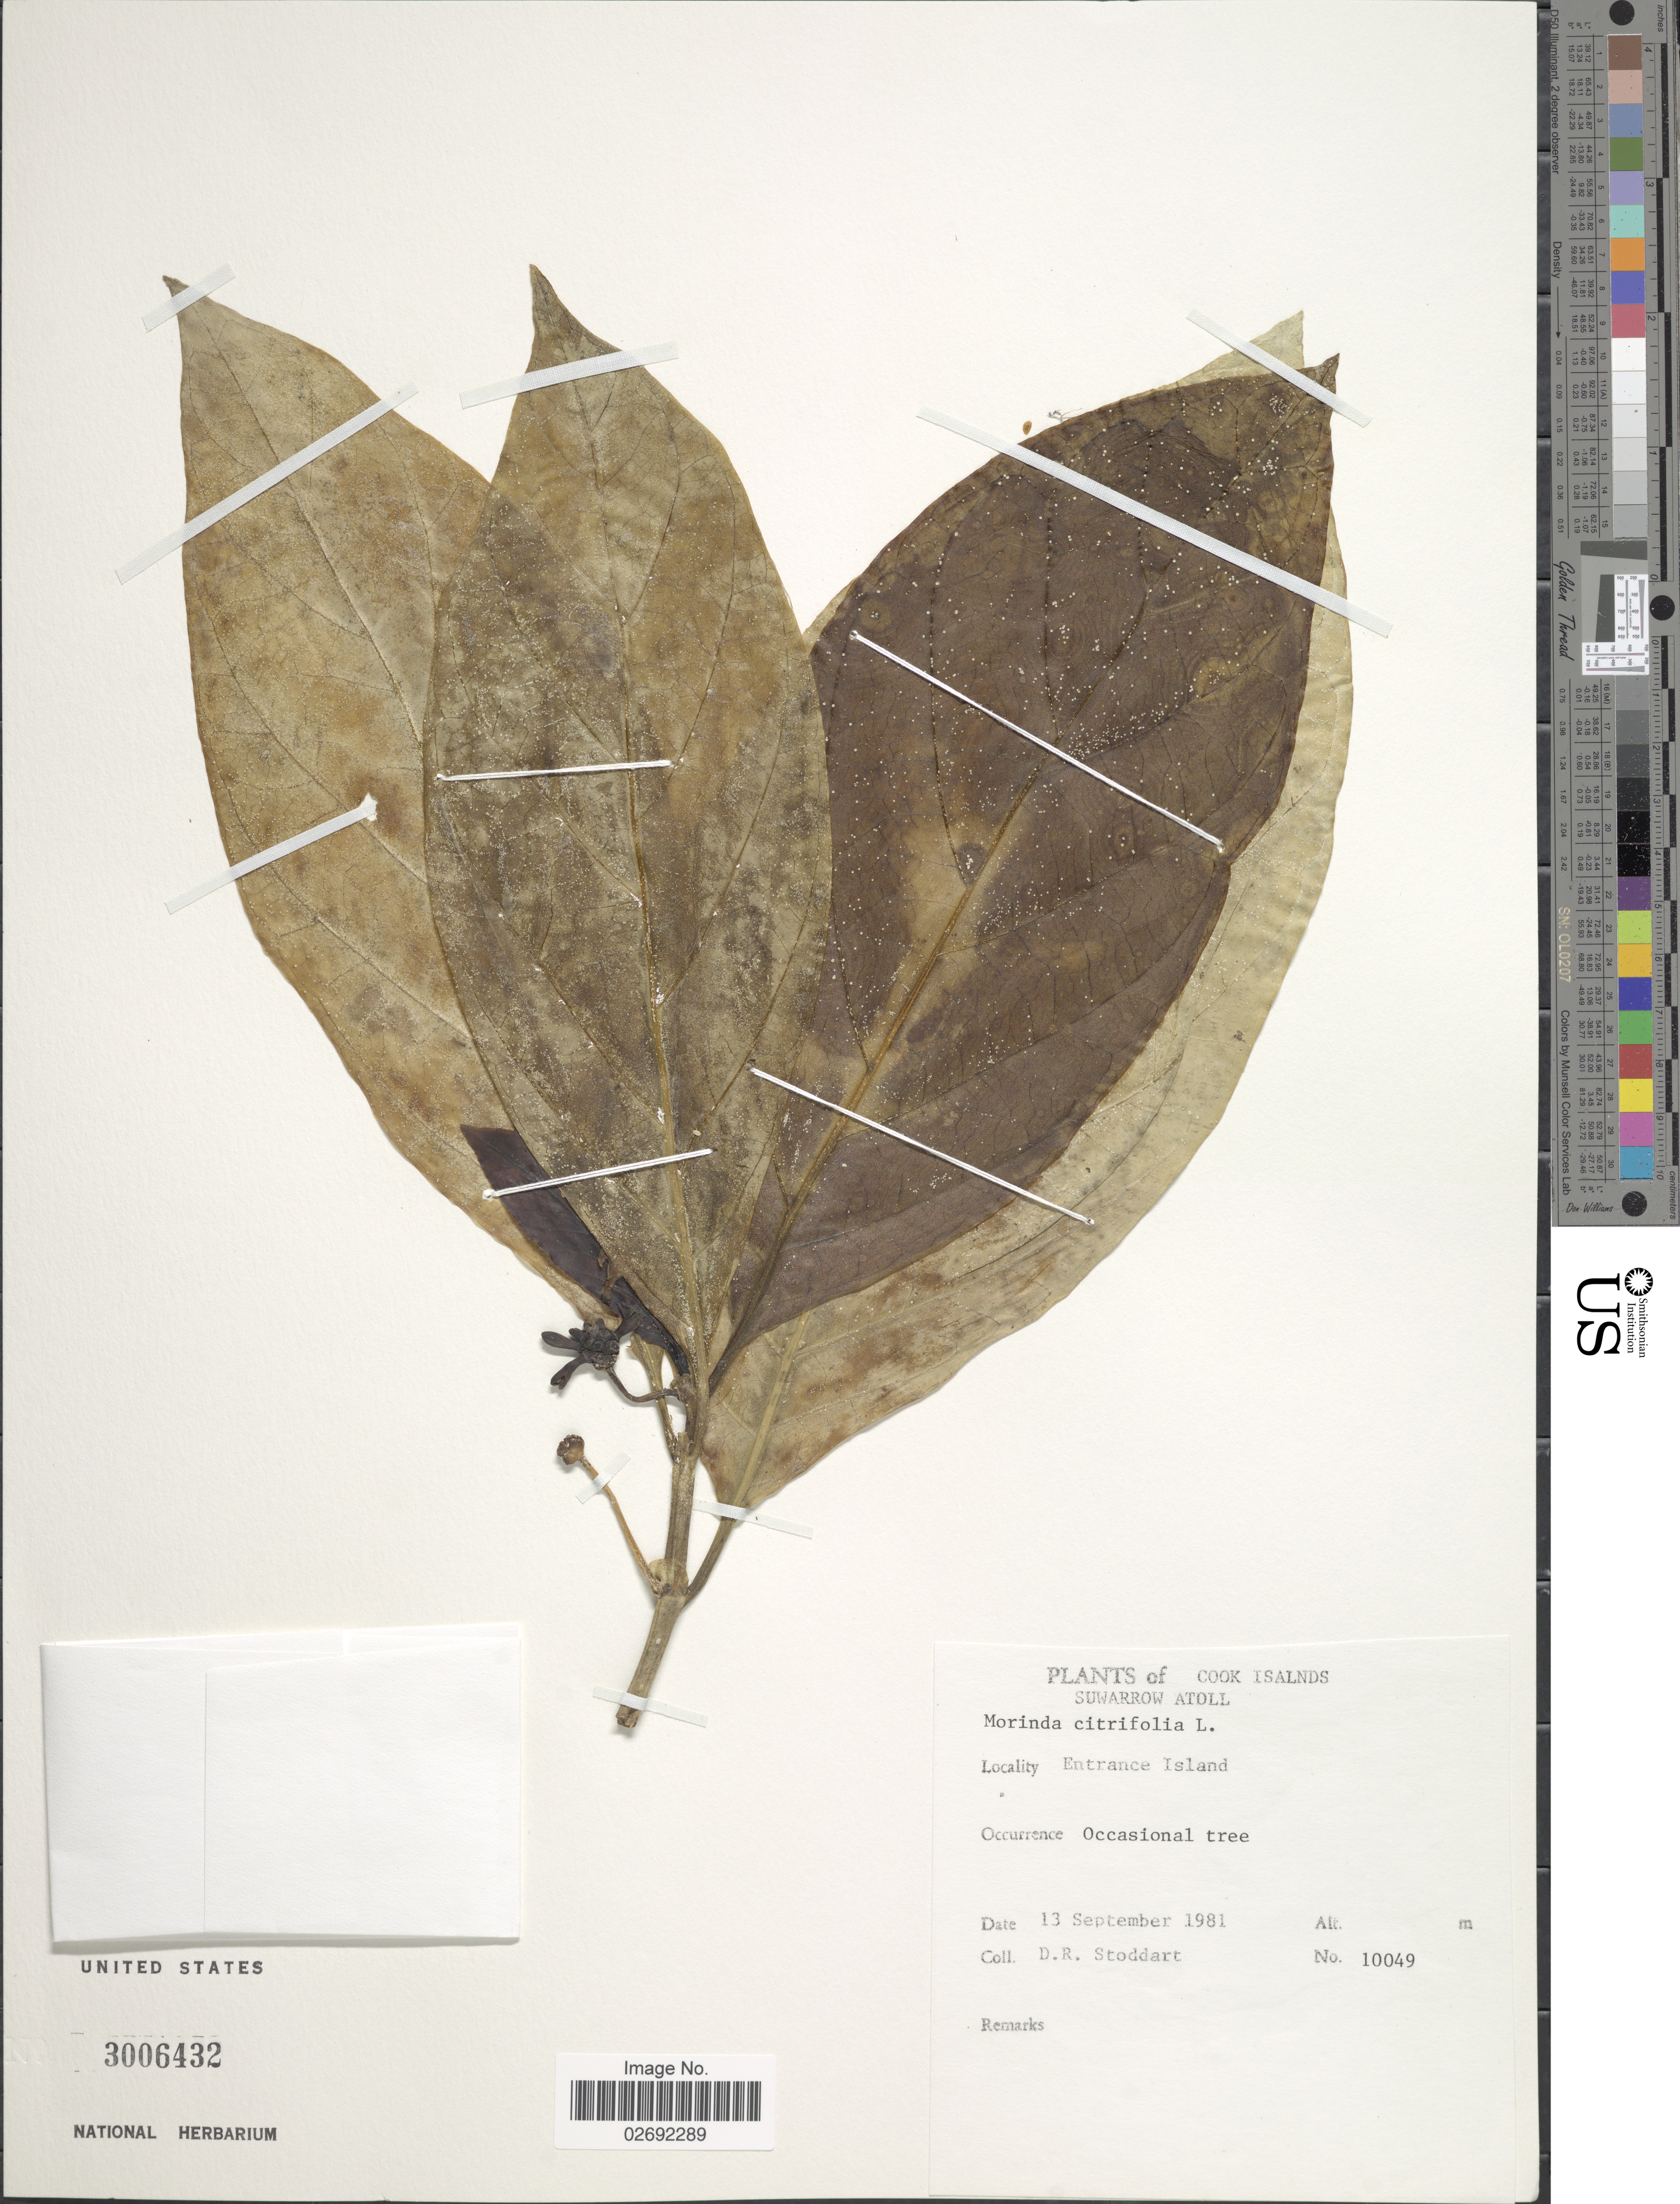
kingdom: Plantae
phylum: Tracheophyta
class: Magnoliopsida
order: Gentianales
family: Rubiaceae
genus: Morinda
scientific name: Morinda citrifolia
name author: L.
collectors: D. R. Stoddart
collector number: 10049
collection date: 1981-09-13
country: Cook Islands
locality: Suwarrow Atoll. Entrance Island.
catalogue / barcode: US 3006432